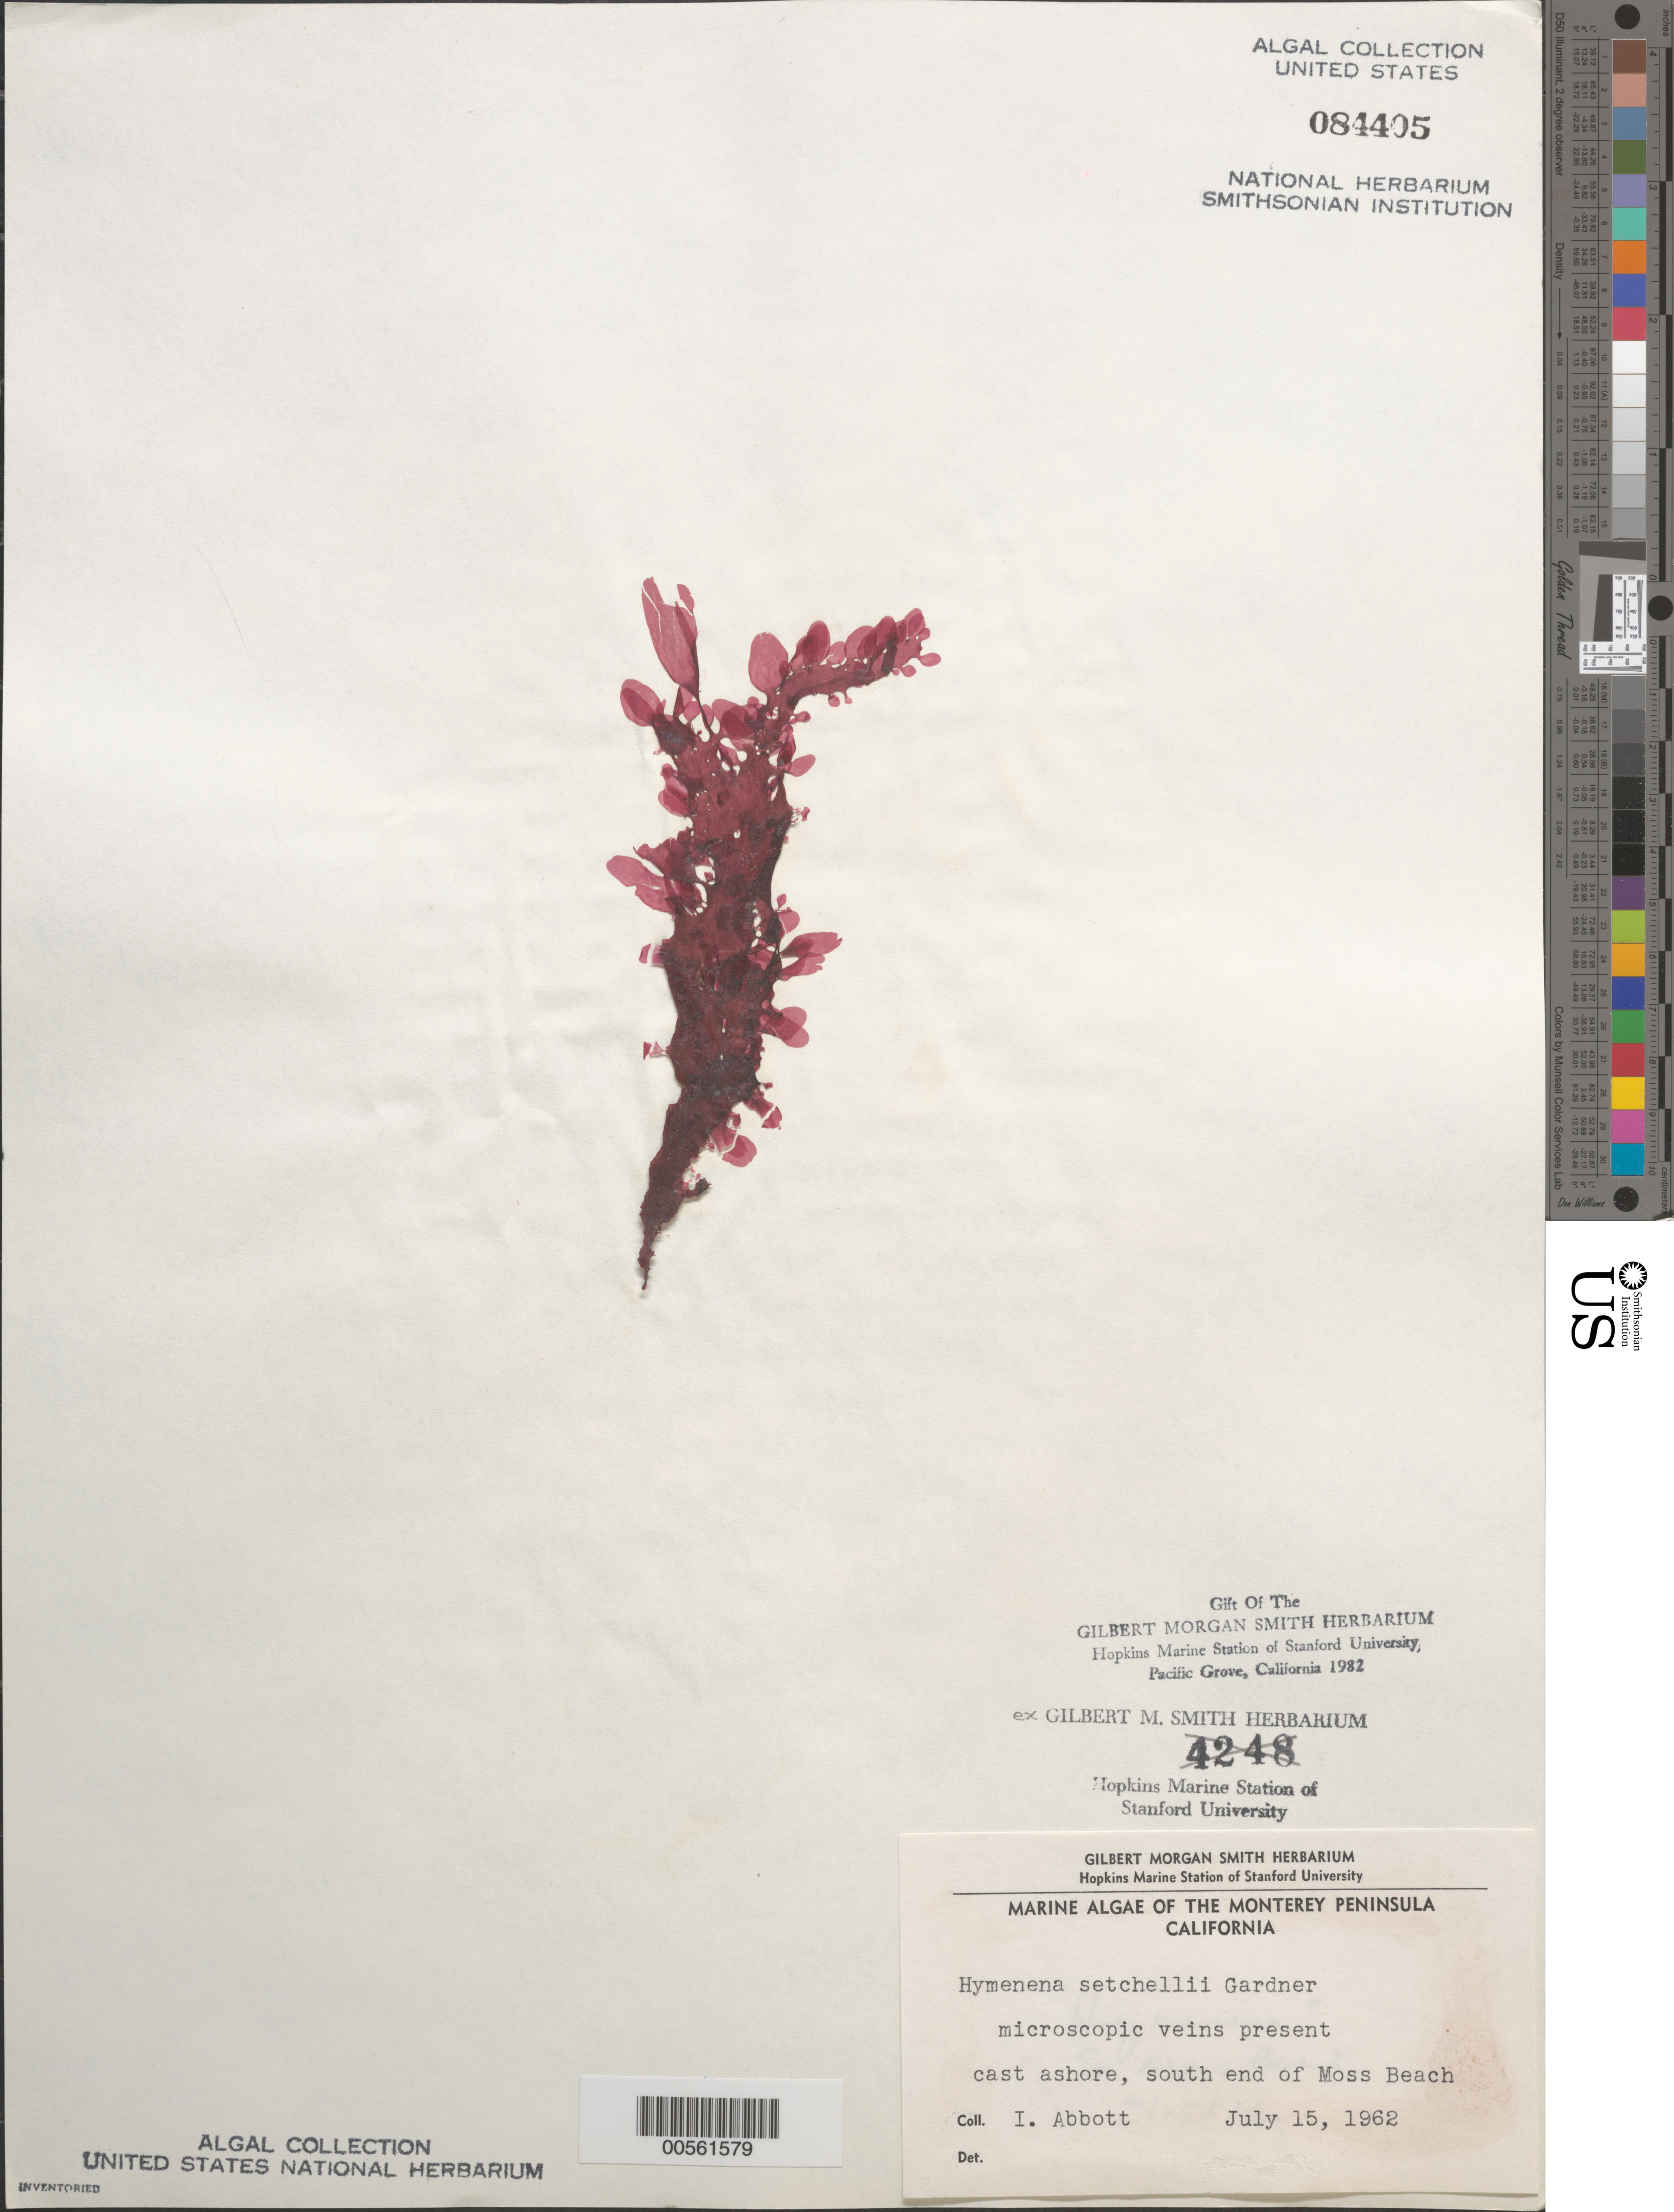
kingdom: Plantae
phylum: Rhodophyta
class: Florideophyceae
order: Ceramiales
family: Delesseriaceae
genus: Hymenena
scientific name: Hymenena setchellii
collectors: I. A. Abbott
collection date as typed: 15 Jul 1962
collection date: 1962-07-15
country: United States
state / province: California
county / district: Monterey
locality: Moss Beach, south end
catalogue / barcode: US 84405